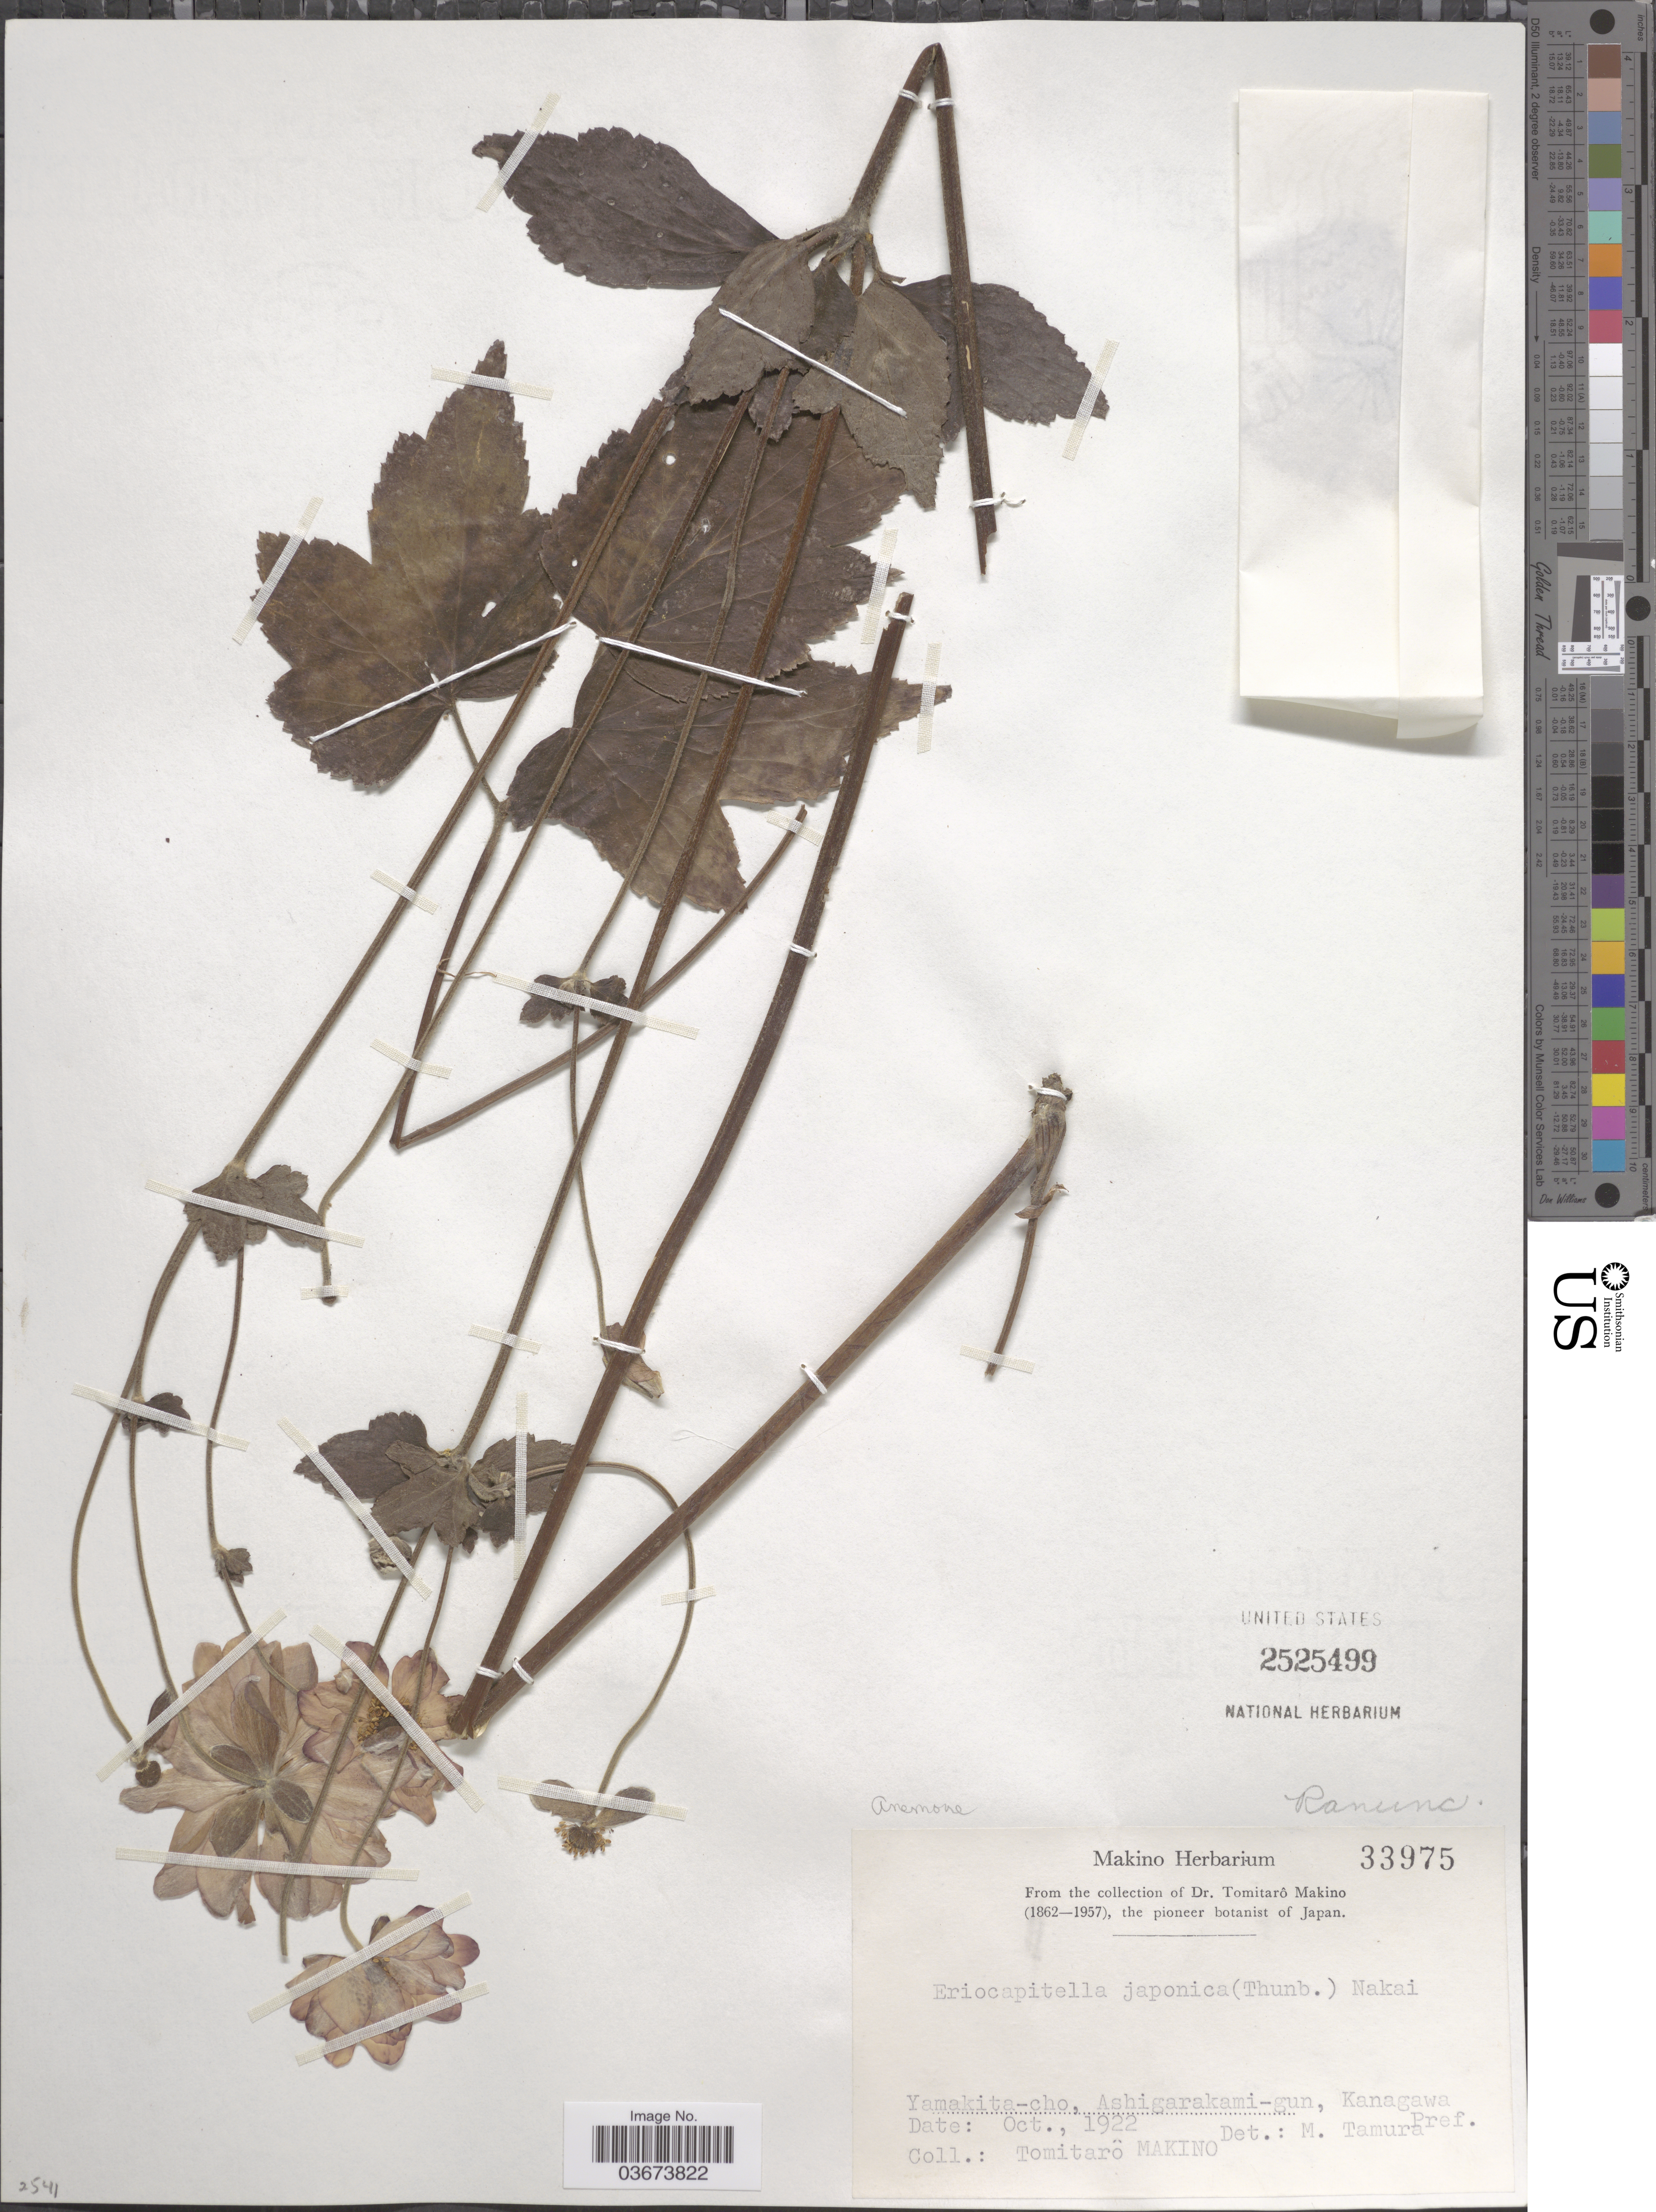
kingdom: Plantae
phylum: Tracheophyta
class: Magnoliopsida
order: Ranunculales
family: Ranunculaceae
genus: Anemone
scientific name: Anemone japonica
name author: Houtt.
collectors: T. Makino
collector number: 33975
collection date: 1922-10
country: Japan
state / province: Kanagawa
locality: Yamakito-cho, Ashigarakami-gun, Kanagawa Pref.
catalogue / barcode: US 2525499